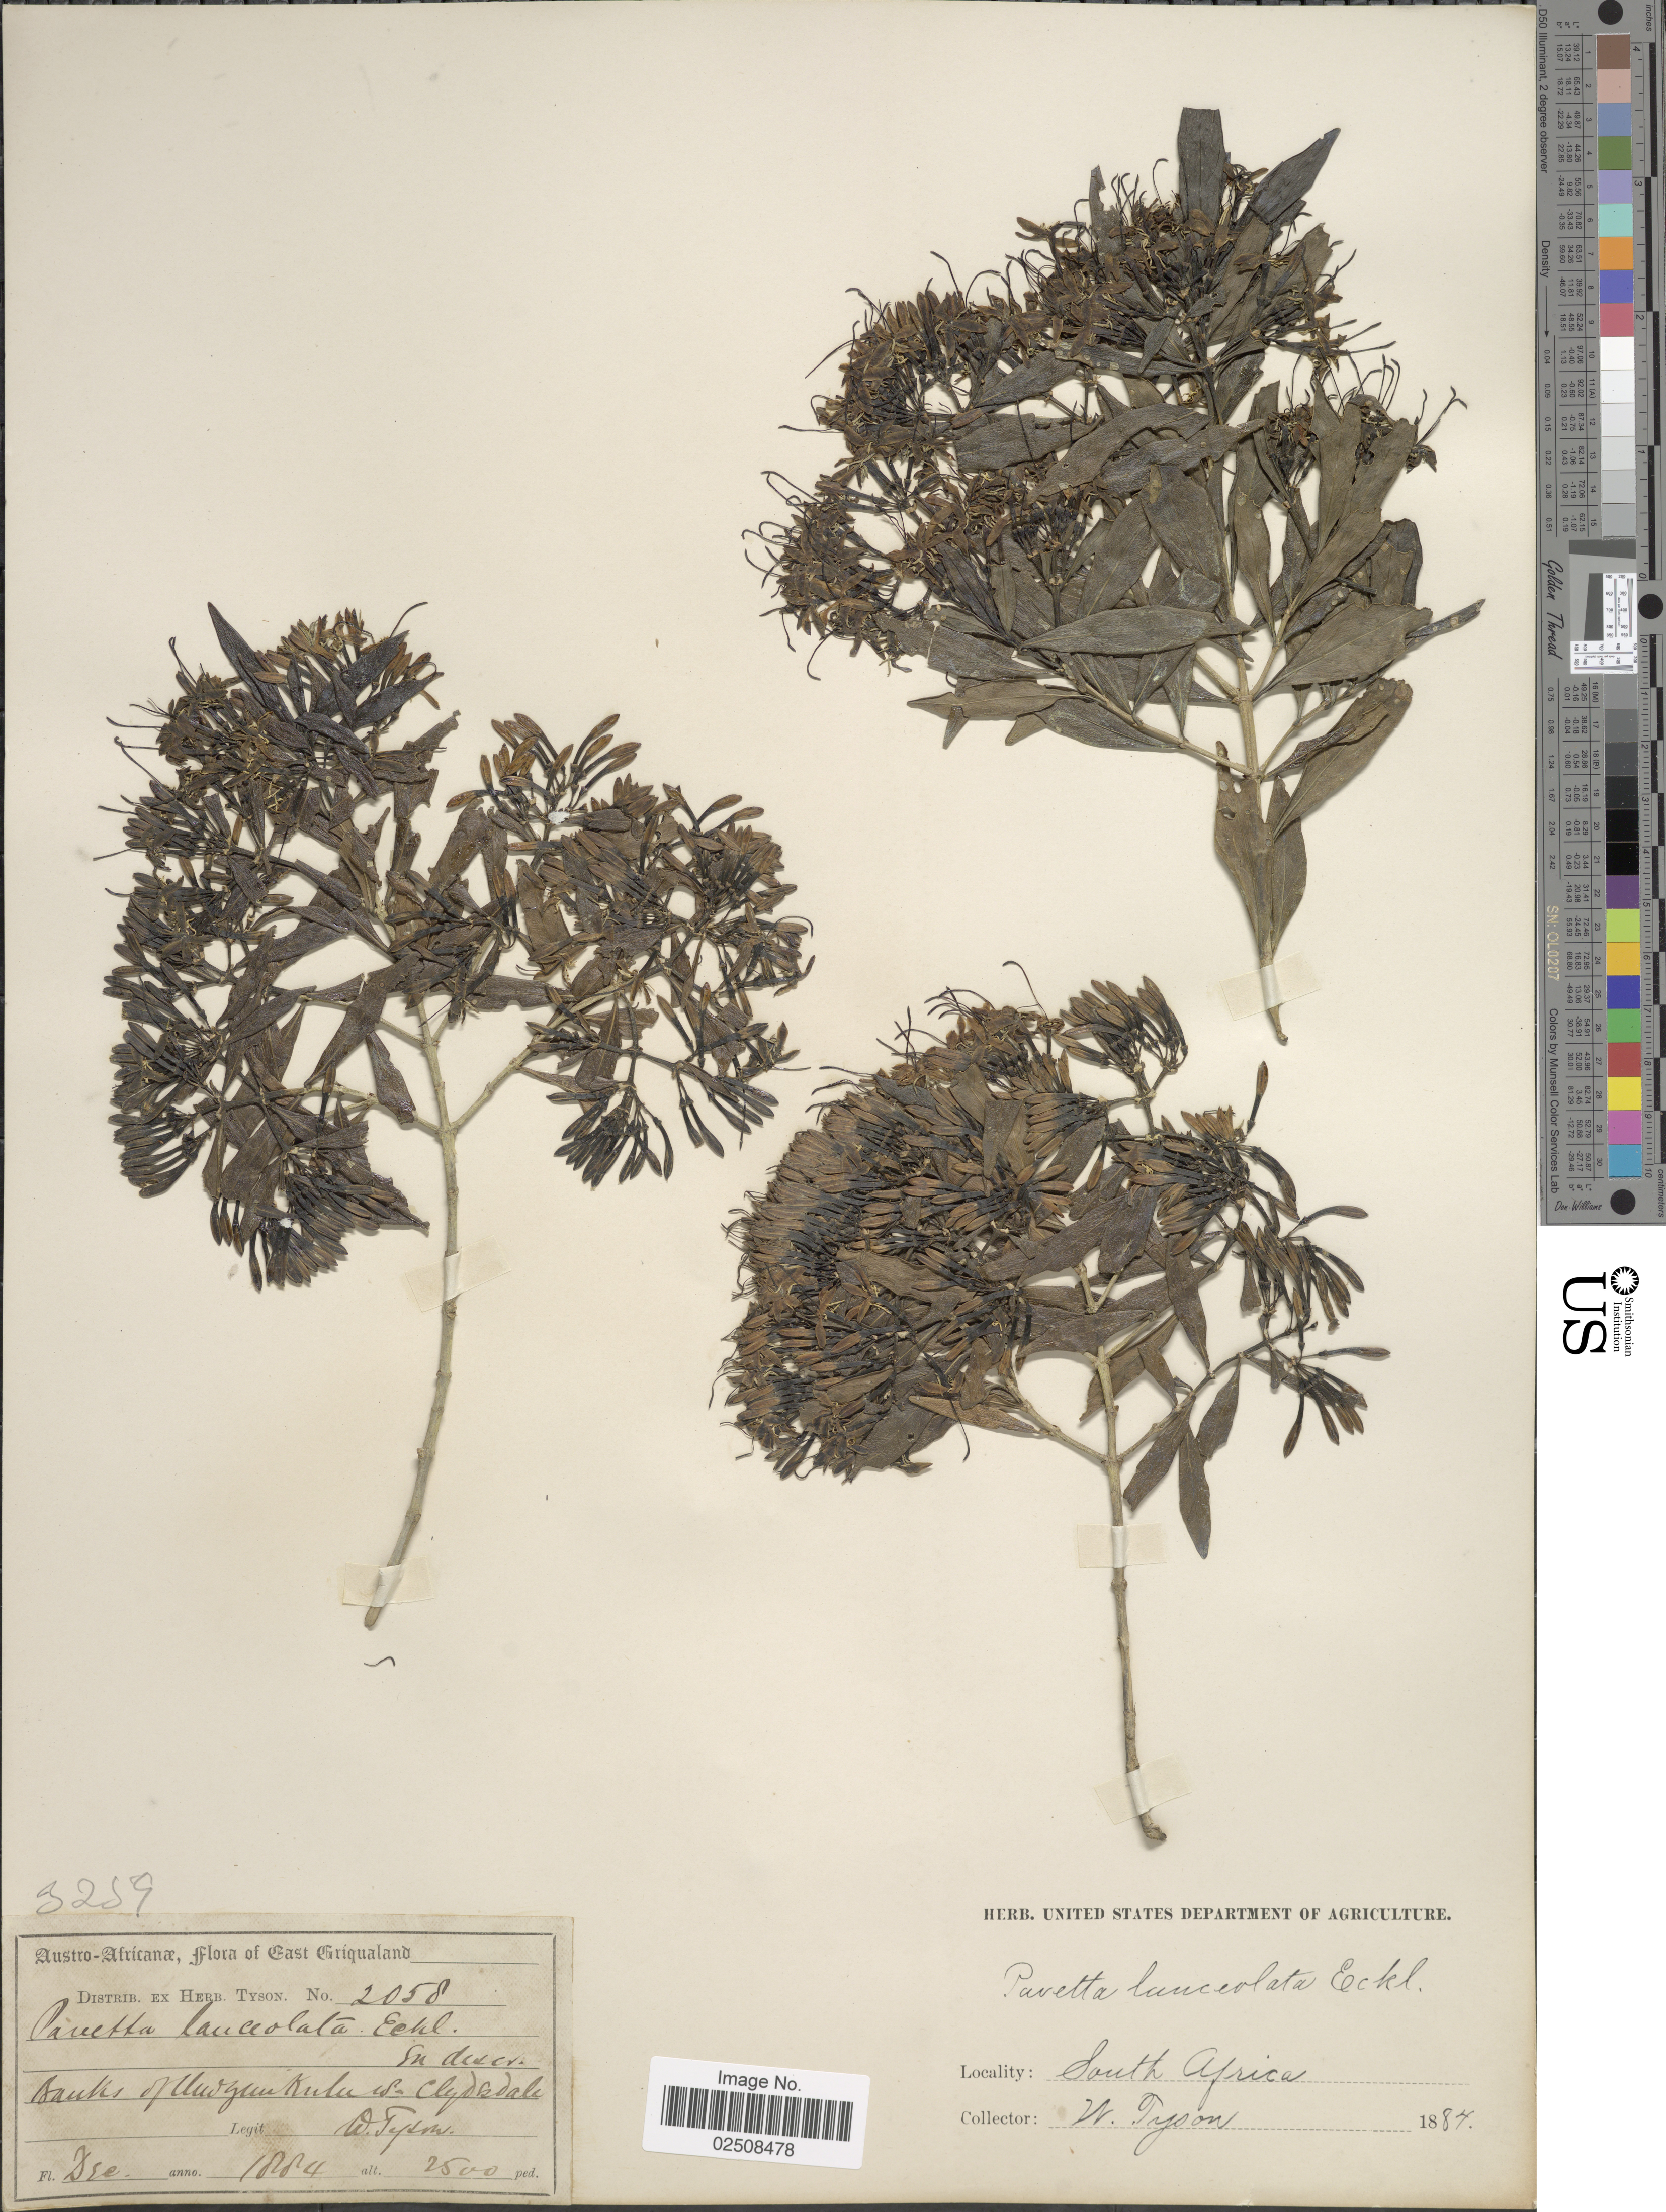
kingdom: Plantae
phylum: Tracheophyta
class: Magnoliopsida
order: Gentianales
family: Rubiaceae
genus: Pavetta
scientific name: Pavetta lanceolata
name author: Eckl.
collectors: W. Tyson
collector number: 2058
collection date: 1884-12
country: South Africa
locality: Banks of Umzimkulu S. Clydsdale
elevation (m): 762